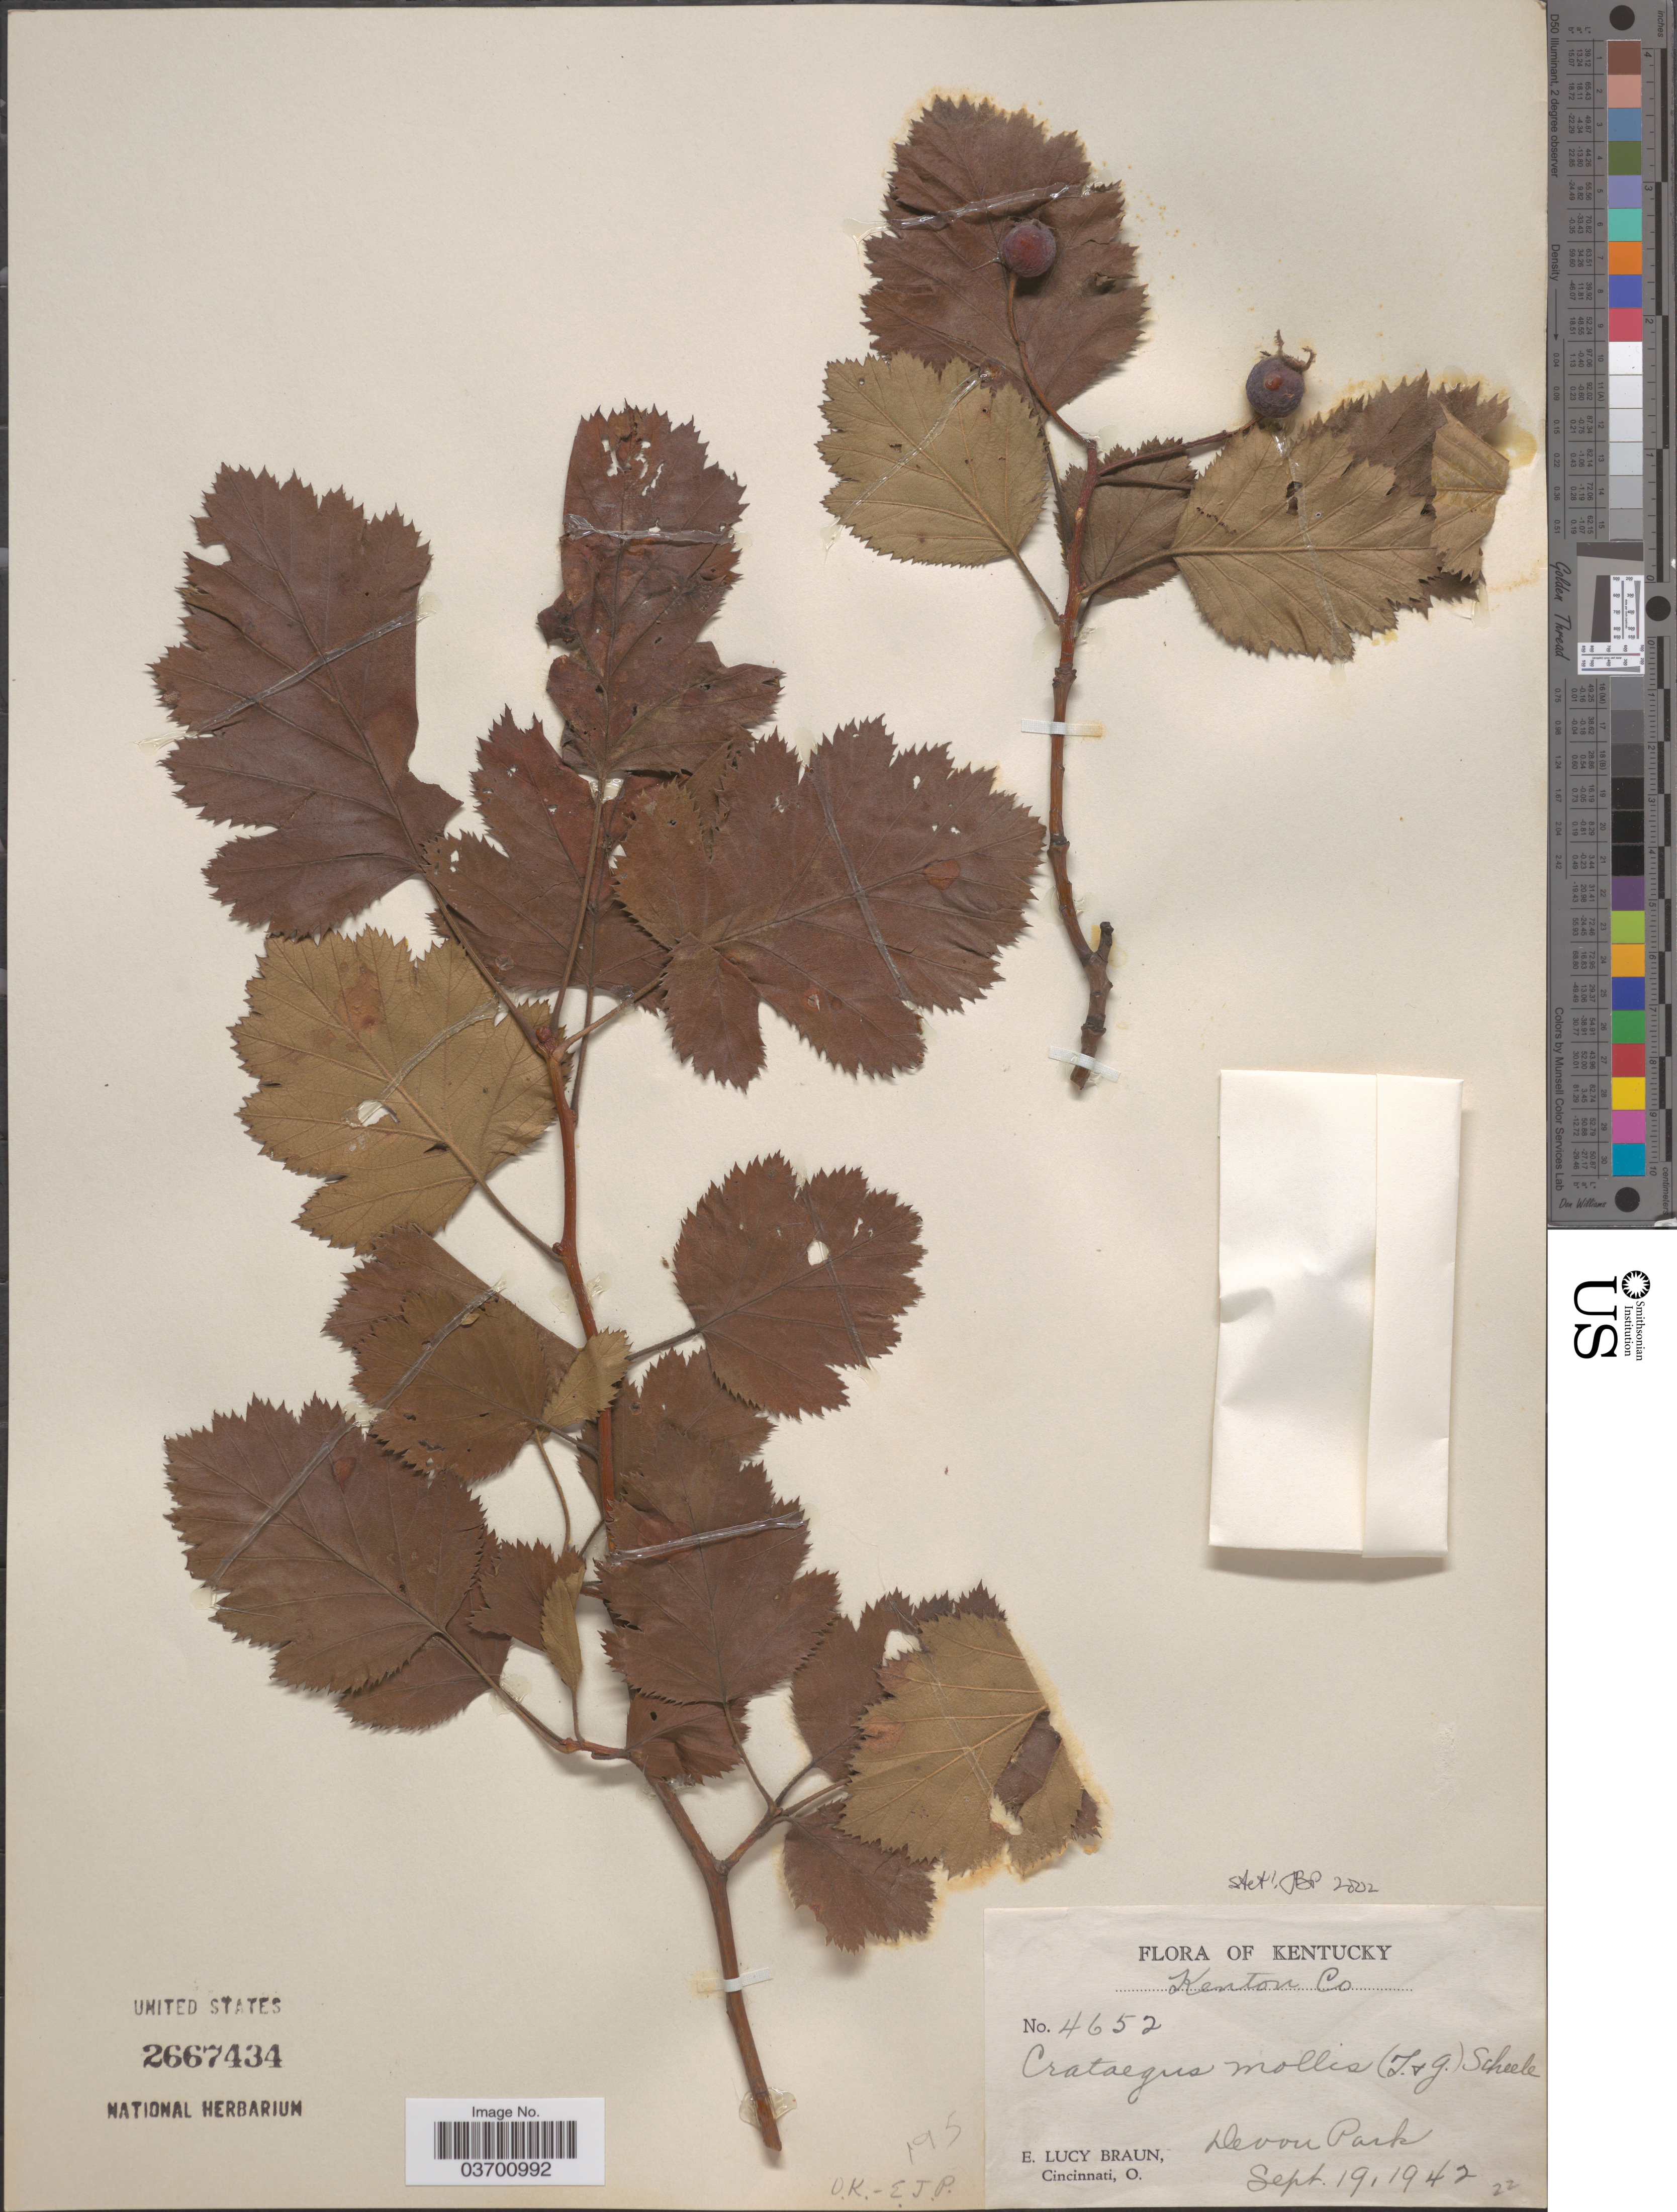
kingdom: Plantae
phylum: Tracheophyta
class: Magnoliopsida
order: Rosales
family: Rosaceae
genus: Crataegus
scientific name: Crataegus mollis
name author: (Torr. & A. Gray) Scheele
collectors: E. L. Braun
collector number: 4652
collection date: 1942-09-19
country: United States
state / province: Kentucky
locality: Kenton Co. Devou Park.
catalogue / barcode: US 2667434